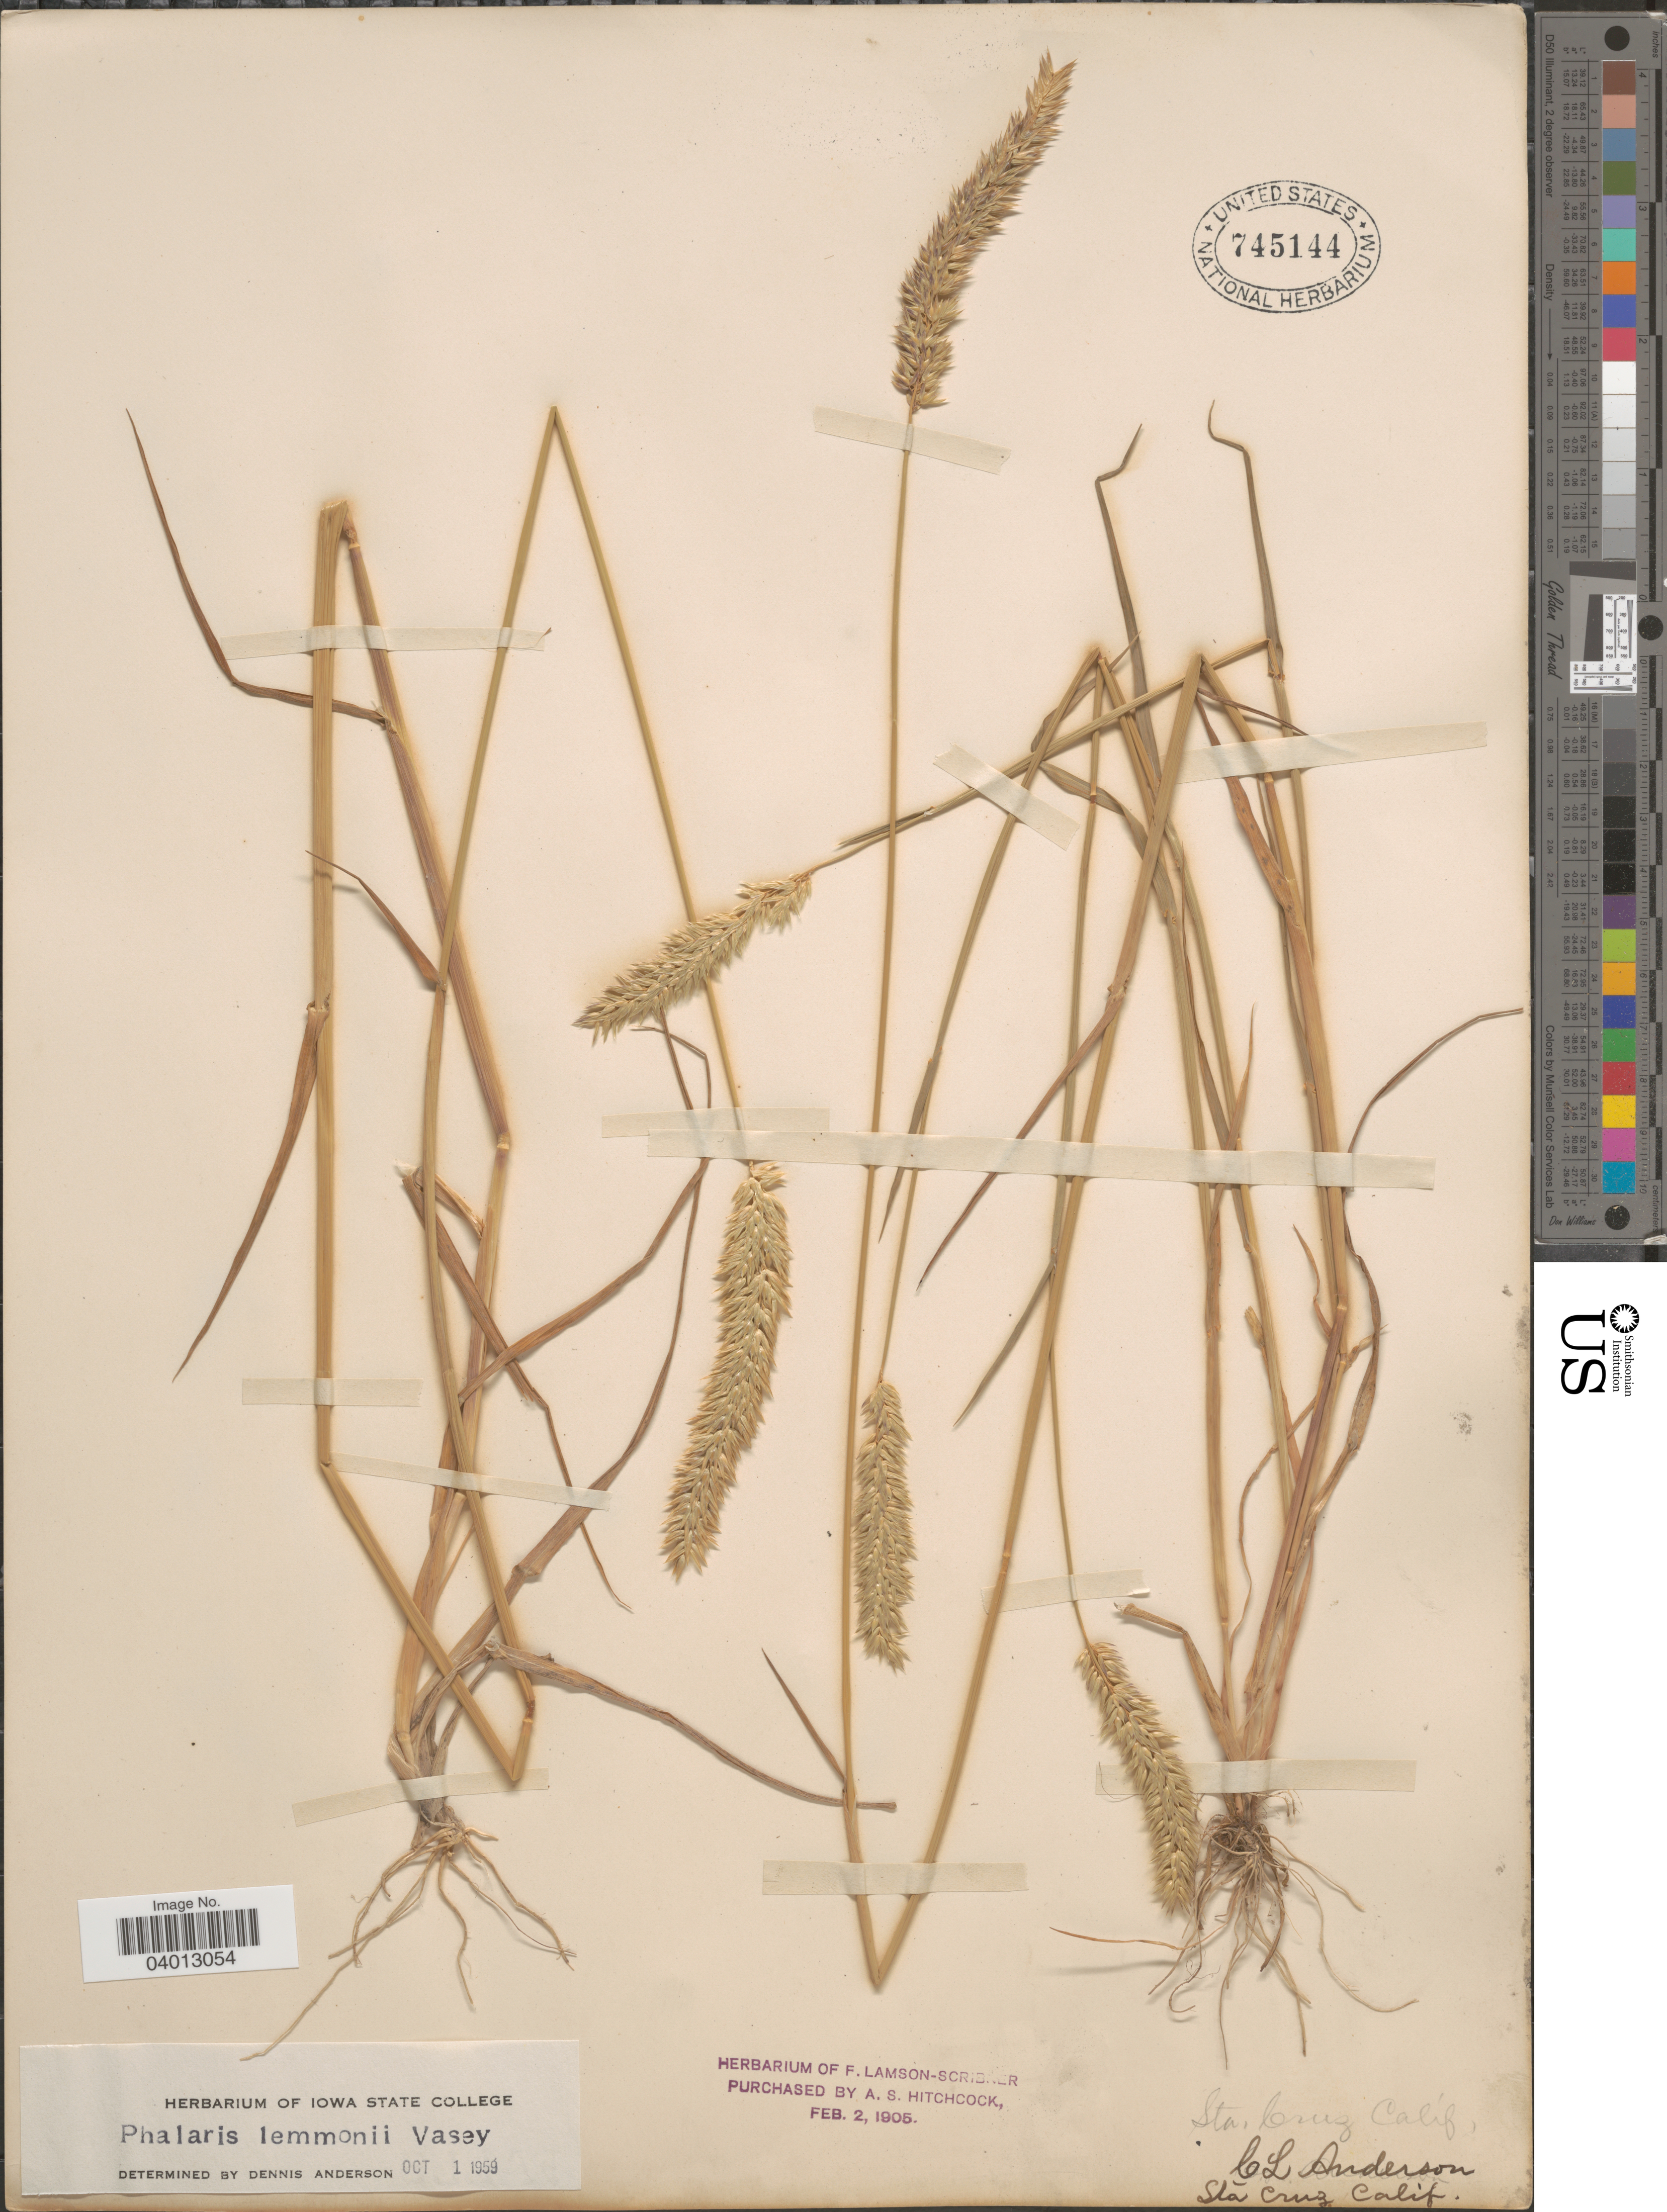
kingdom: Plantae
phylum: Tracheophyta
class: Liliopsida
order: Poales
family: Poaceae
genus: Phalaris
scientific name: Phalaris lemmonii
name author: Vasey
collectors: C. L. Anderson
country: United States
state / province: California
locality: Sta. Cruz.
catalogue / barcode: US 745144